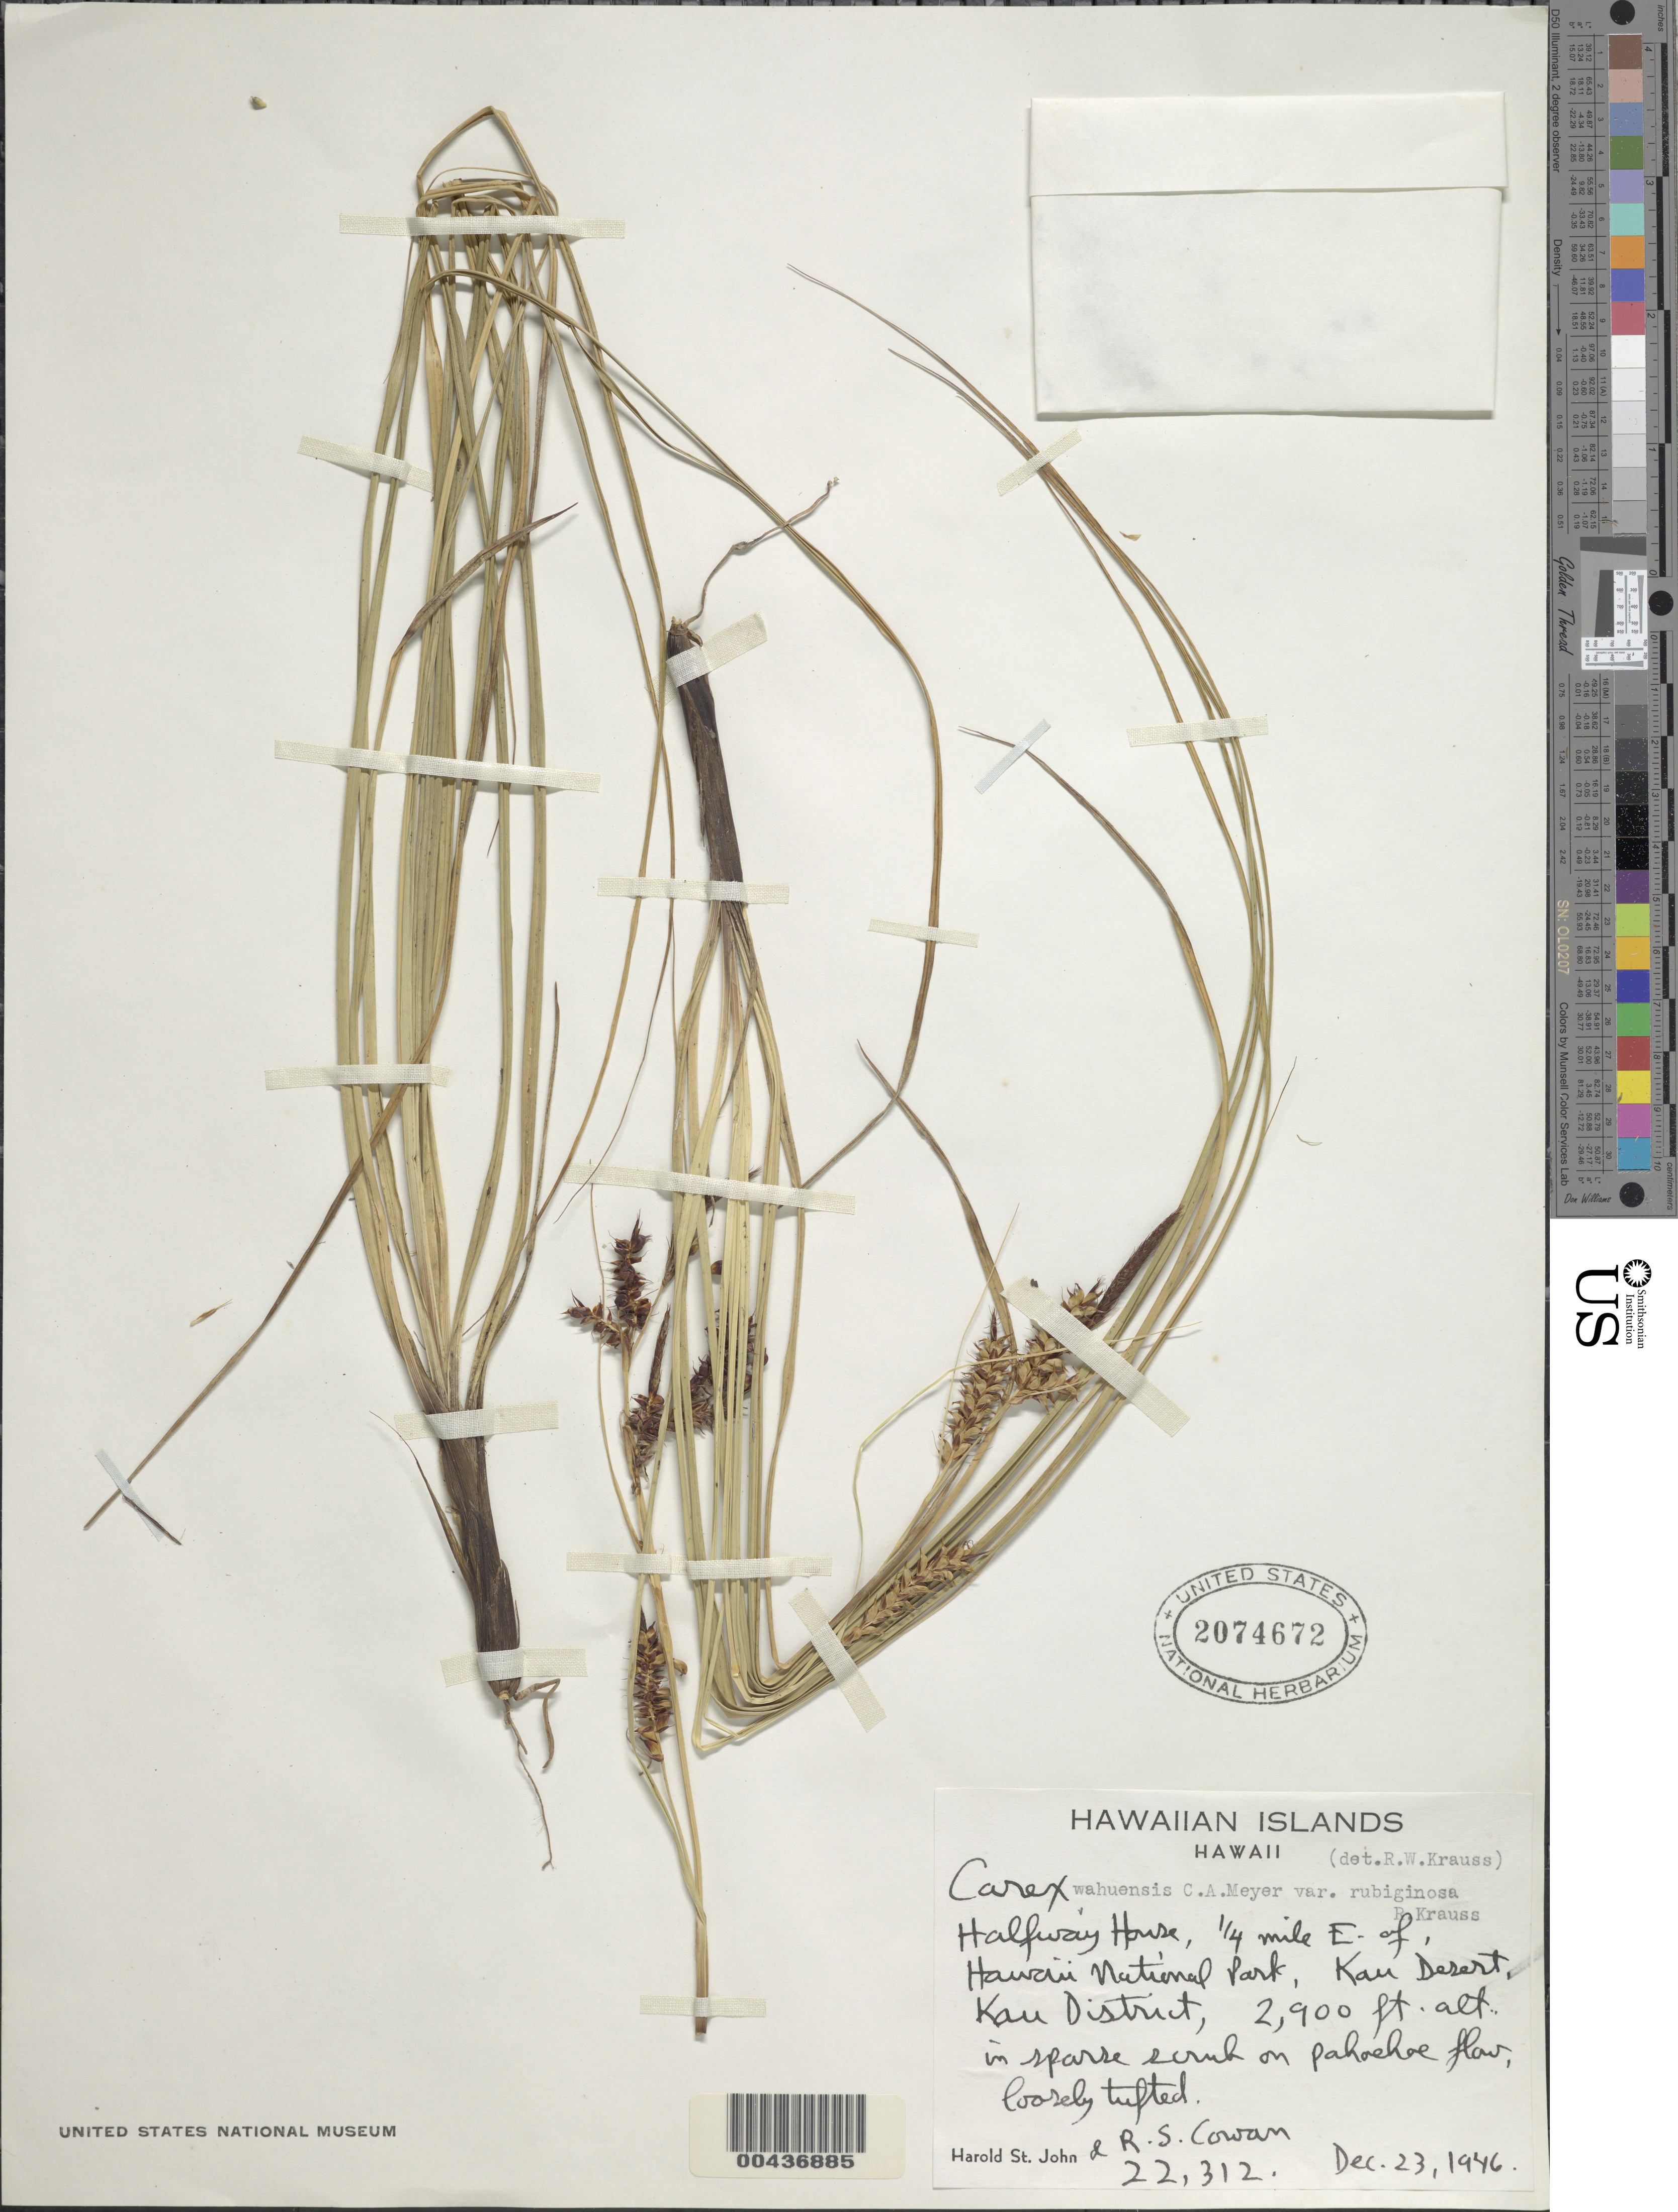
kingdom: Plantae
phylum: Tracheophyta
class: Liliopsida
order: Poales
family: Cyperaceae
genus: Carex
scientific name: Carex wahuensis subsp. rubiginosa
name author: (R.W. Krauss) T. Koyama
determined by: Krauss, R. W.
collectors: H. St. John & R. S. Cowan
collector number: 22312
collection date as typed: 23 Dec 1946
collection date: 1946-12-23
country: United States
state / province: Hawaii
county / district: Hawaii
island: Hawaii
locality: Halfway House, 1/4 mile east of Hawaii National Park, Kau Desert, Kau District, Hawaii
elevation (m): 884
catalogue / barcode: US 2074672